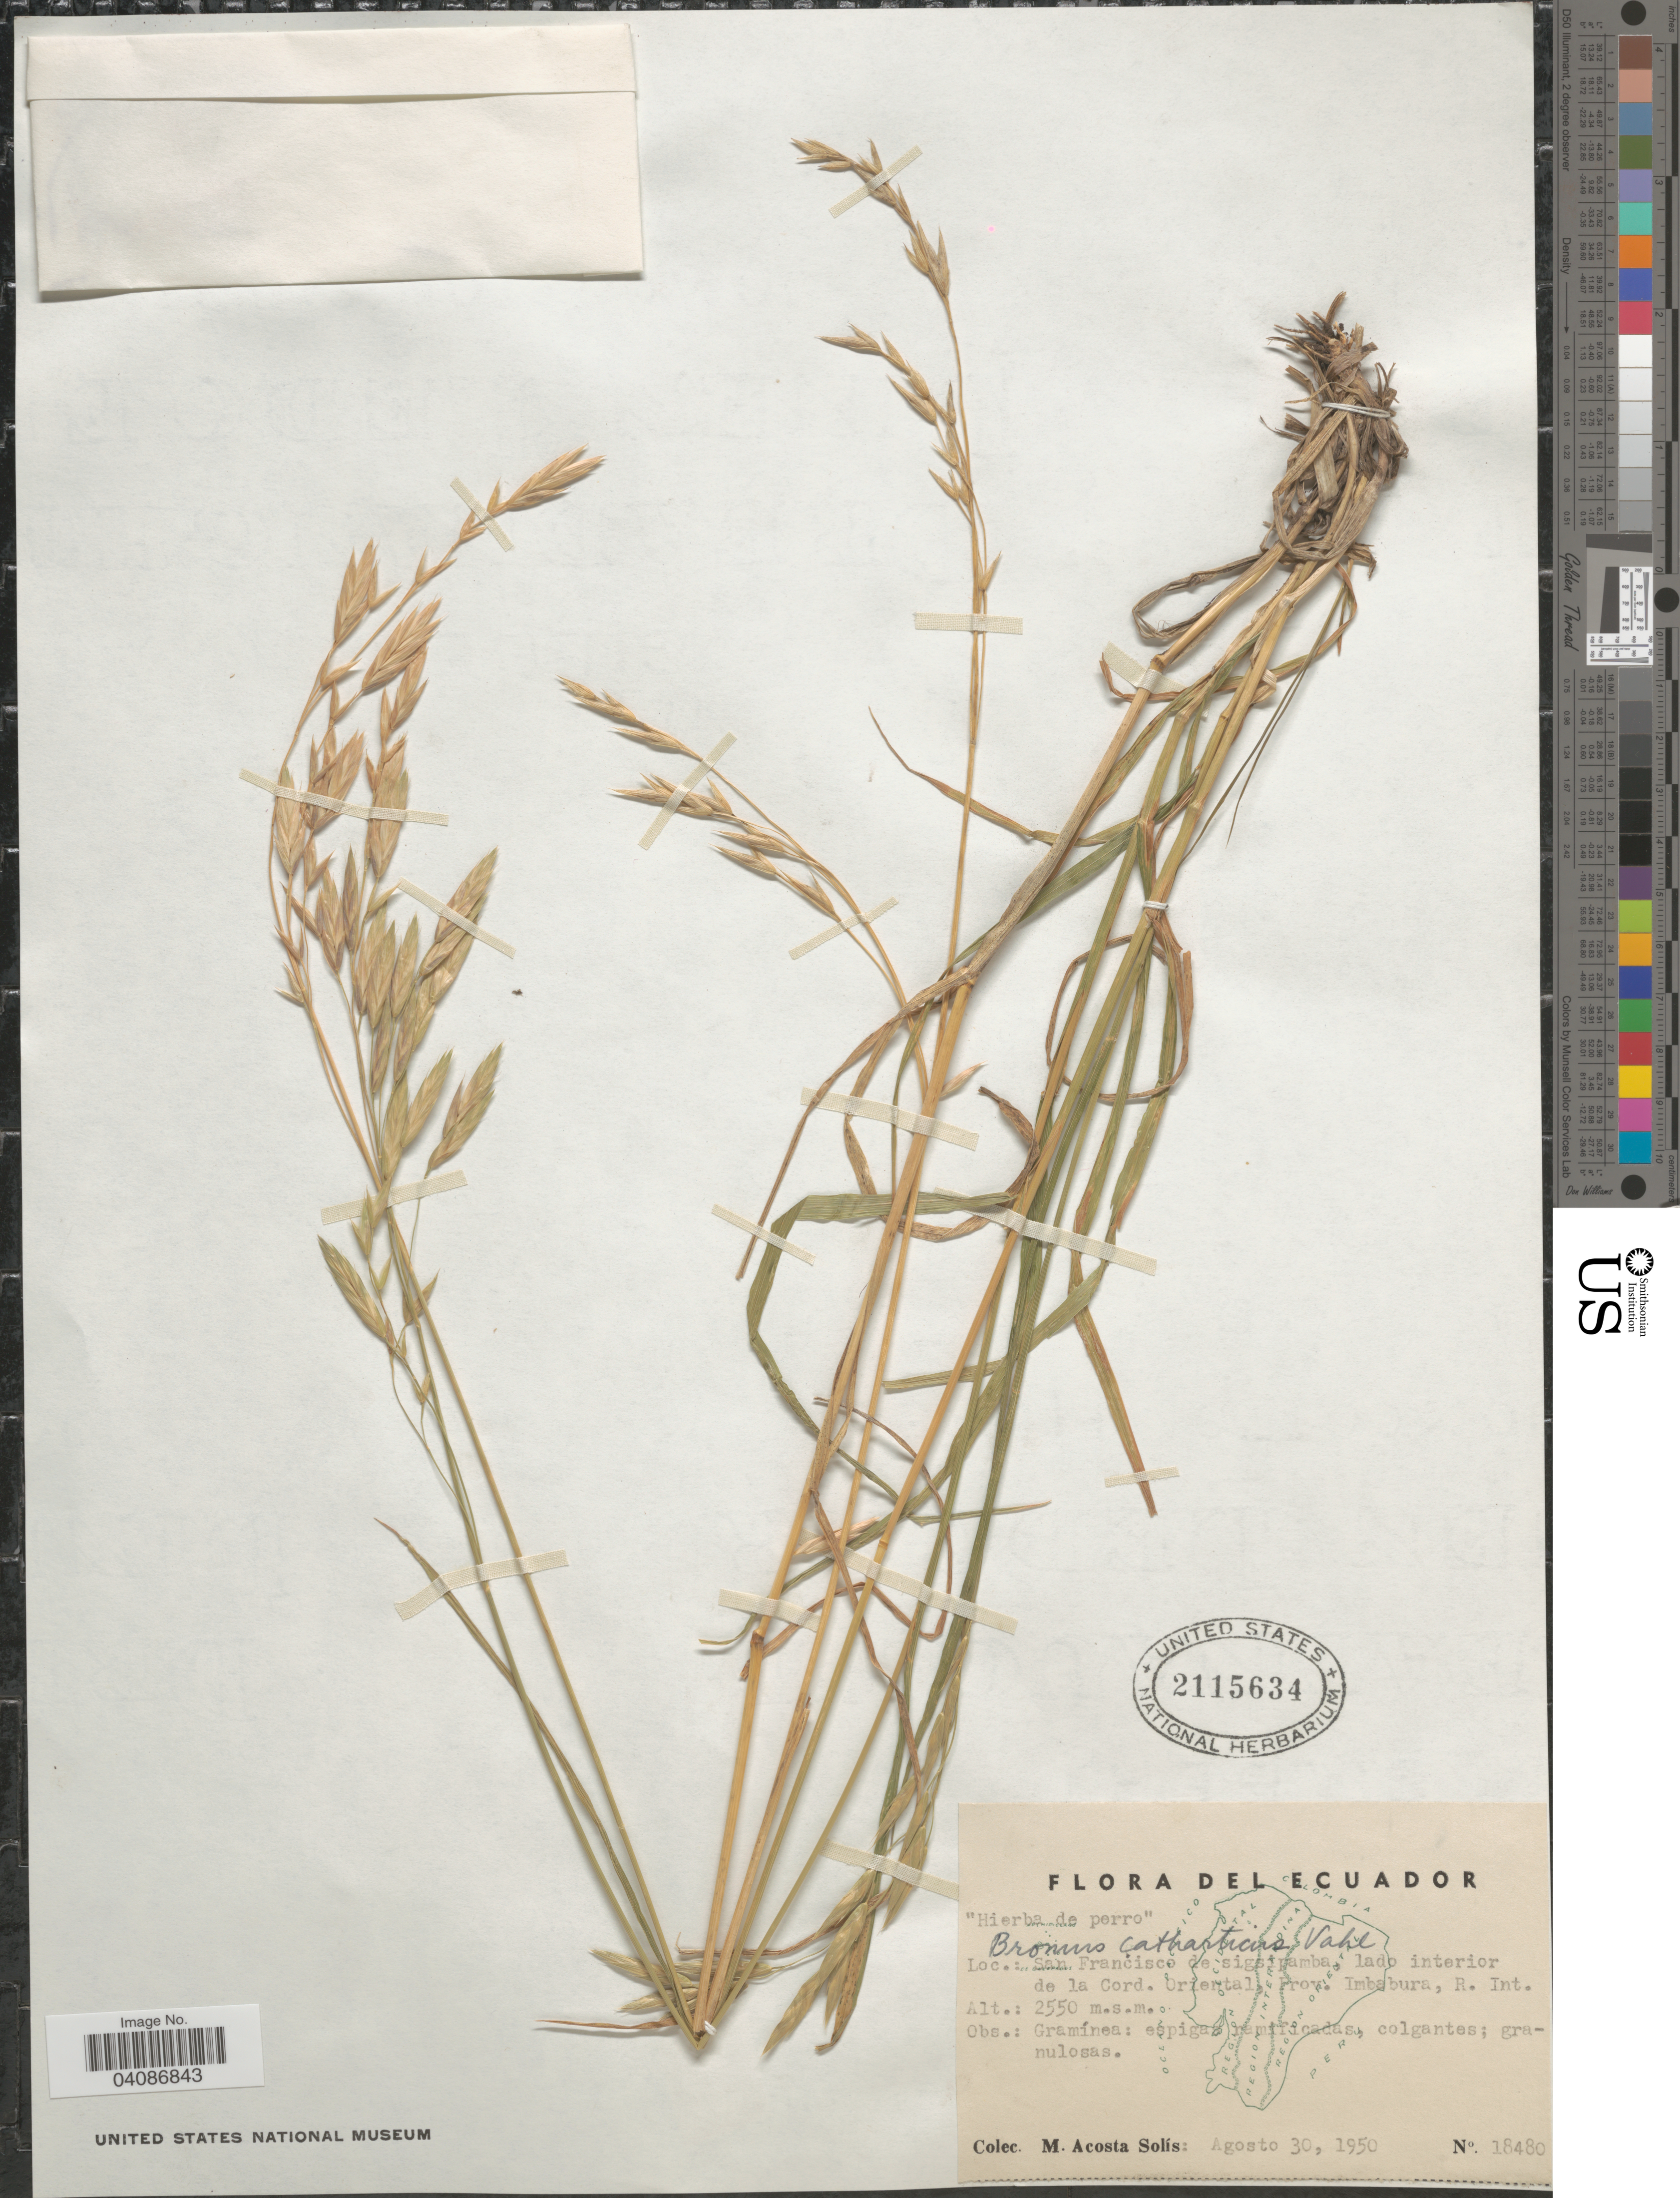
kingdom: Plantae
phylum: Tracheophyta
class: Liliopsida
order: Poales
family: Poaceae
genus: Bromus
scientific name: Bromus catharticus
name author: Vahl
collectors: M. Acosta Solis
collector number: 18480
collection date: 1950-08-30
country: Ecuador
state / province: Imbabura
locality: San Francisco de sigsipamba, lado interior de la Cord. Oriental, R. Int.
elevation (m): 2550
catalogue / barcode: US 2115634